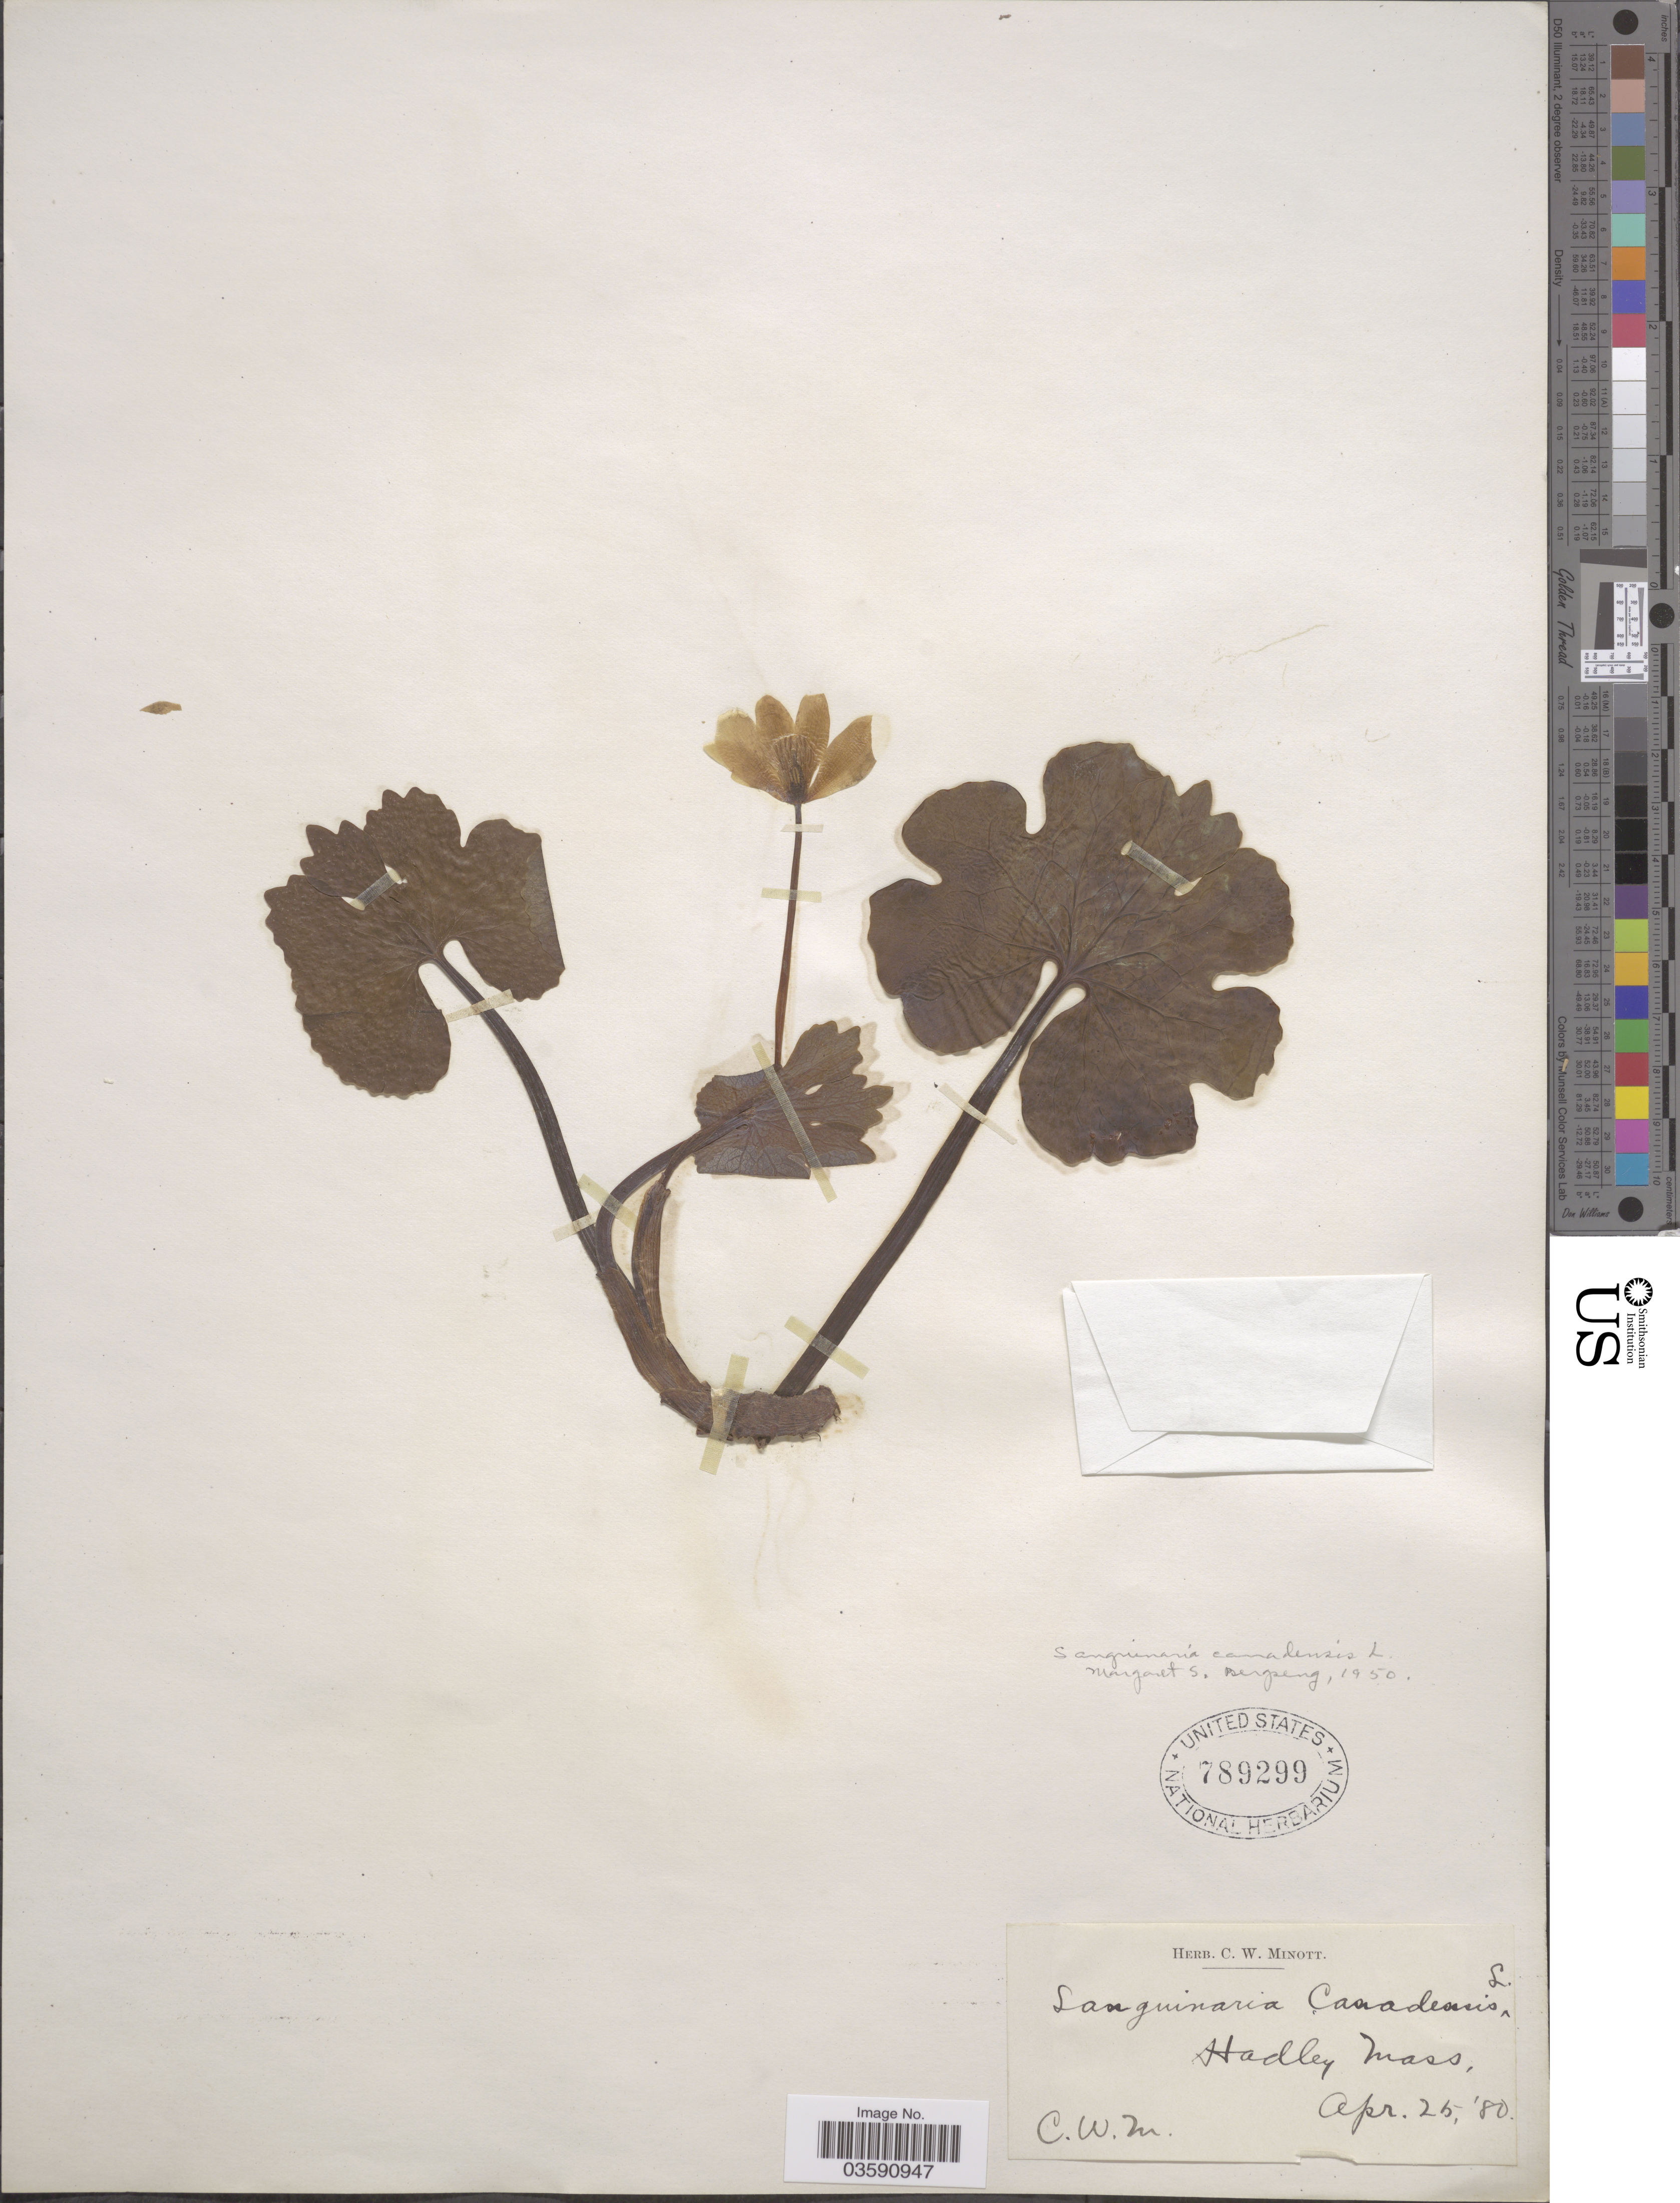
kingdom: Plantae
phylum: Tracheophyta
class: Magnoliopsida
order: Ranunculales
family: Papaveraceae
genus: Sanguinaria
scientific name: Sanguinaria canadensis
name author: L.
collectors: C. Minott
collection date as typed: Transcribed d/m/y: 25/4/80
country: United States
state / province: Massachusetts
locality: Hadley.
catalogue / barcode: US 789299